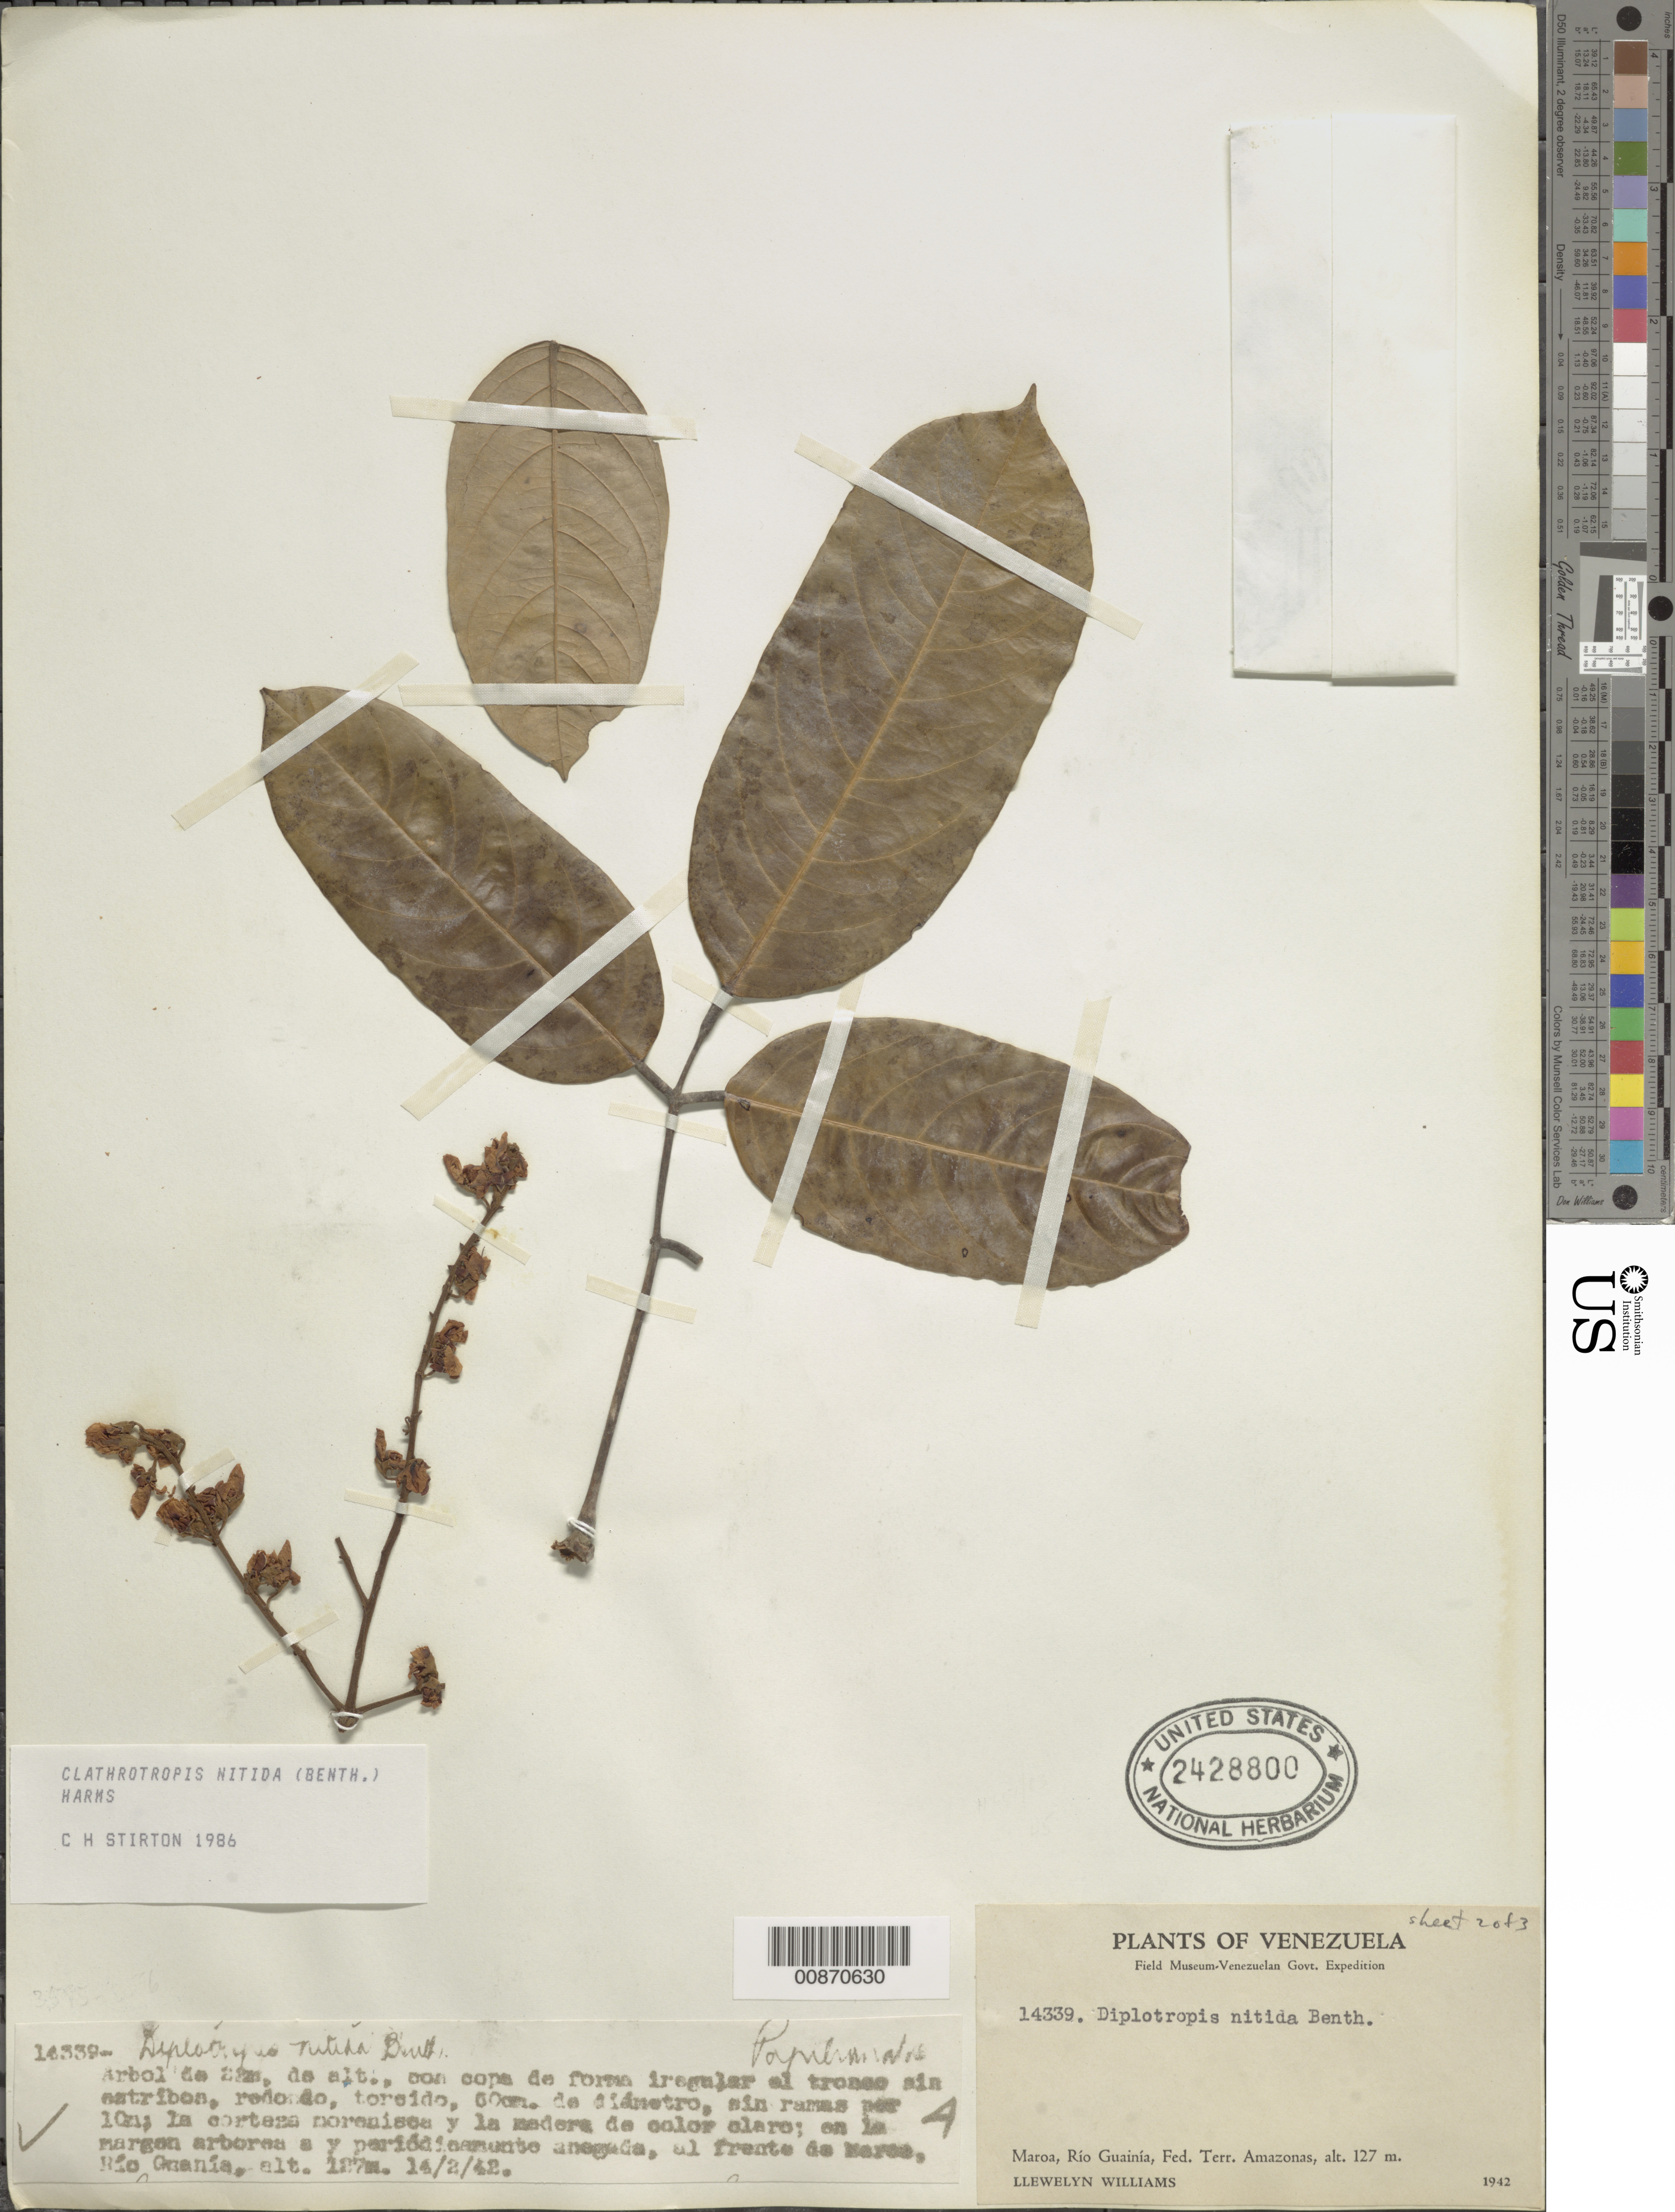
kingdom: Plantae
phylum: Tracheophyta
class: Magnoliopsida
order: Fabales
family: Fabaceae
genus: Clathrotropis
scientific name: Clathrotropis nitida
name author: Harms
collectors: Ll. Williams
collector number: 14339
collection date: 1942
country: Venezuela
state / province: Amazonas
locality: Maroa, Rio Guainia, Fed. Terr. Amazonas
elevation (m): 127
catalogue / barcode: US 2428800